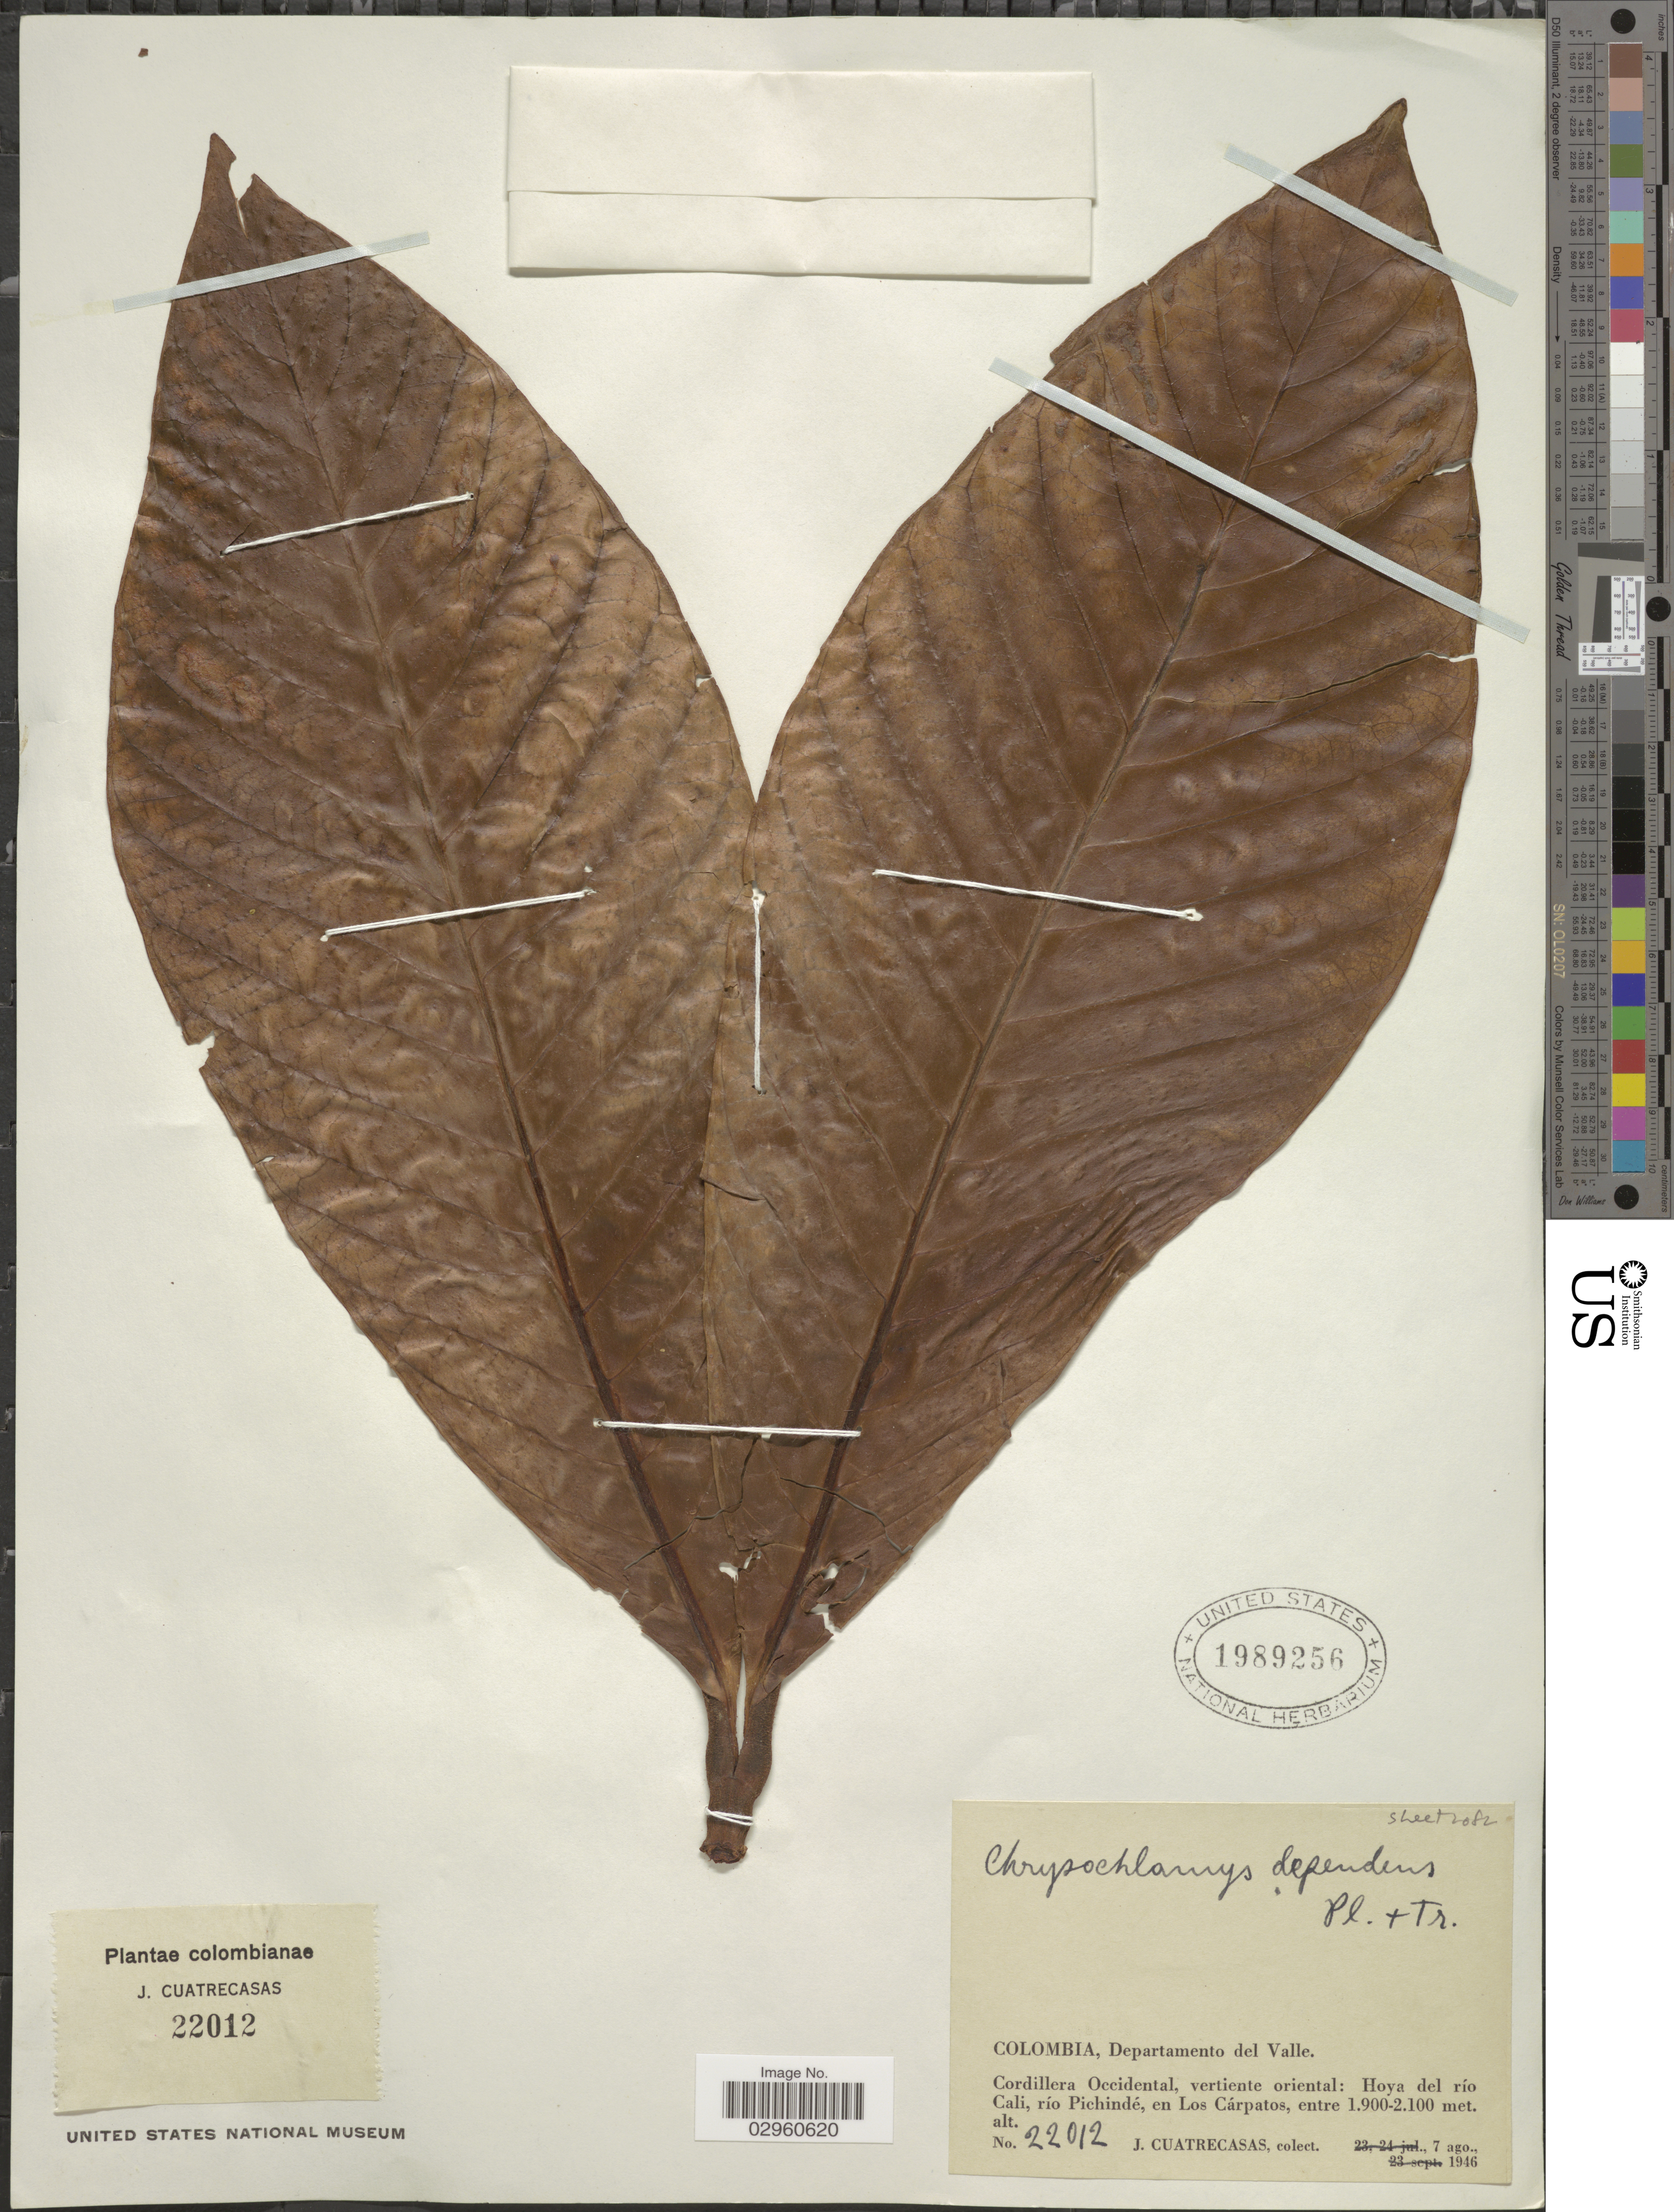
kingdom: Plantae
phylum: Tracheophyta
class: Magnoliopsida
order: Malpighiales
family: Clusiaceae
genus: Chrysochlamys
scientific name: Chrysochlamys dependens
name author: Planch. & Triana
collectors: J. Cuatrecasas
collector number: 22012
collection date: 1946-08-07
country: Colombia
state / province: Valle del Cauca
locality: Departamento del Valle. Cordillera Occidental, vertiente oriental: Hoya del río Cali, río Pichindé, en Los Cárpatos.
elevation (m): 1900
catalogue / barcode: US 1989256